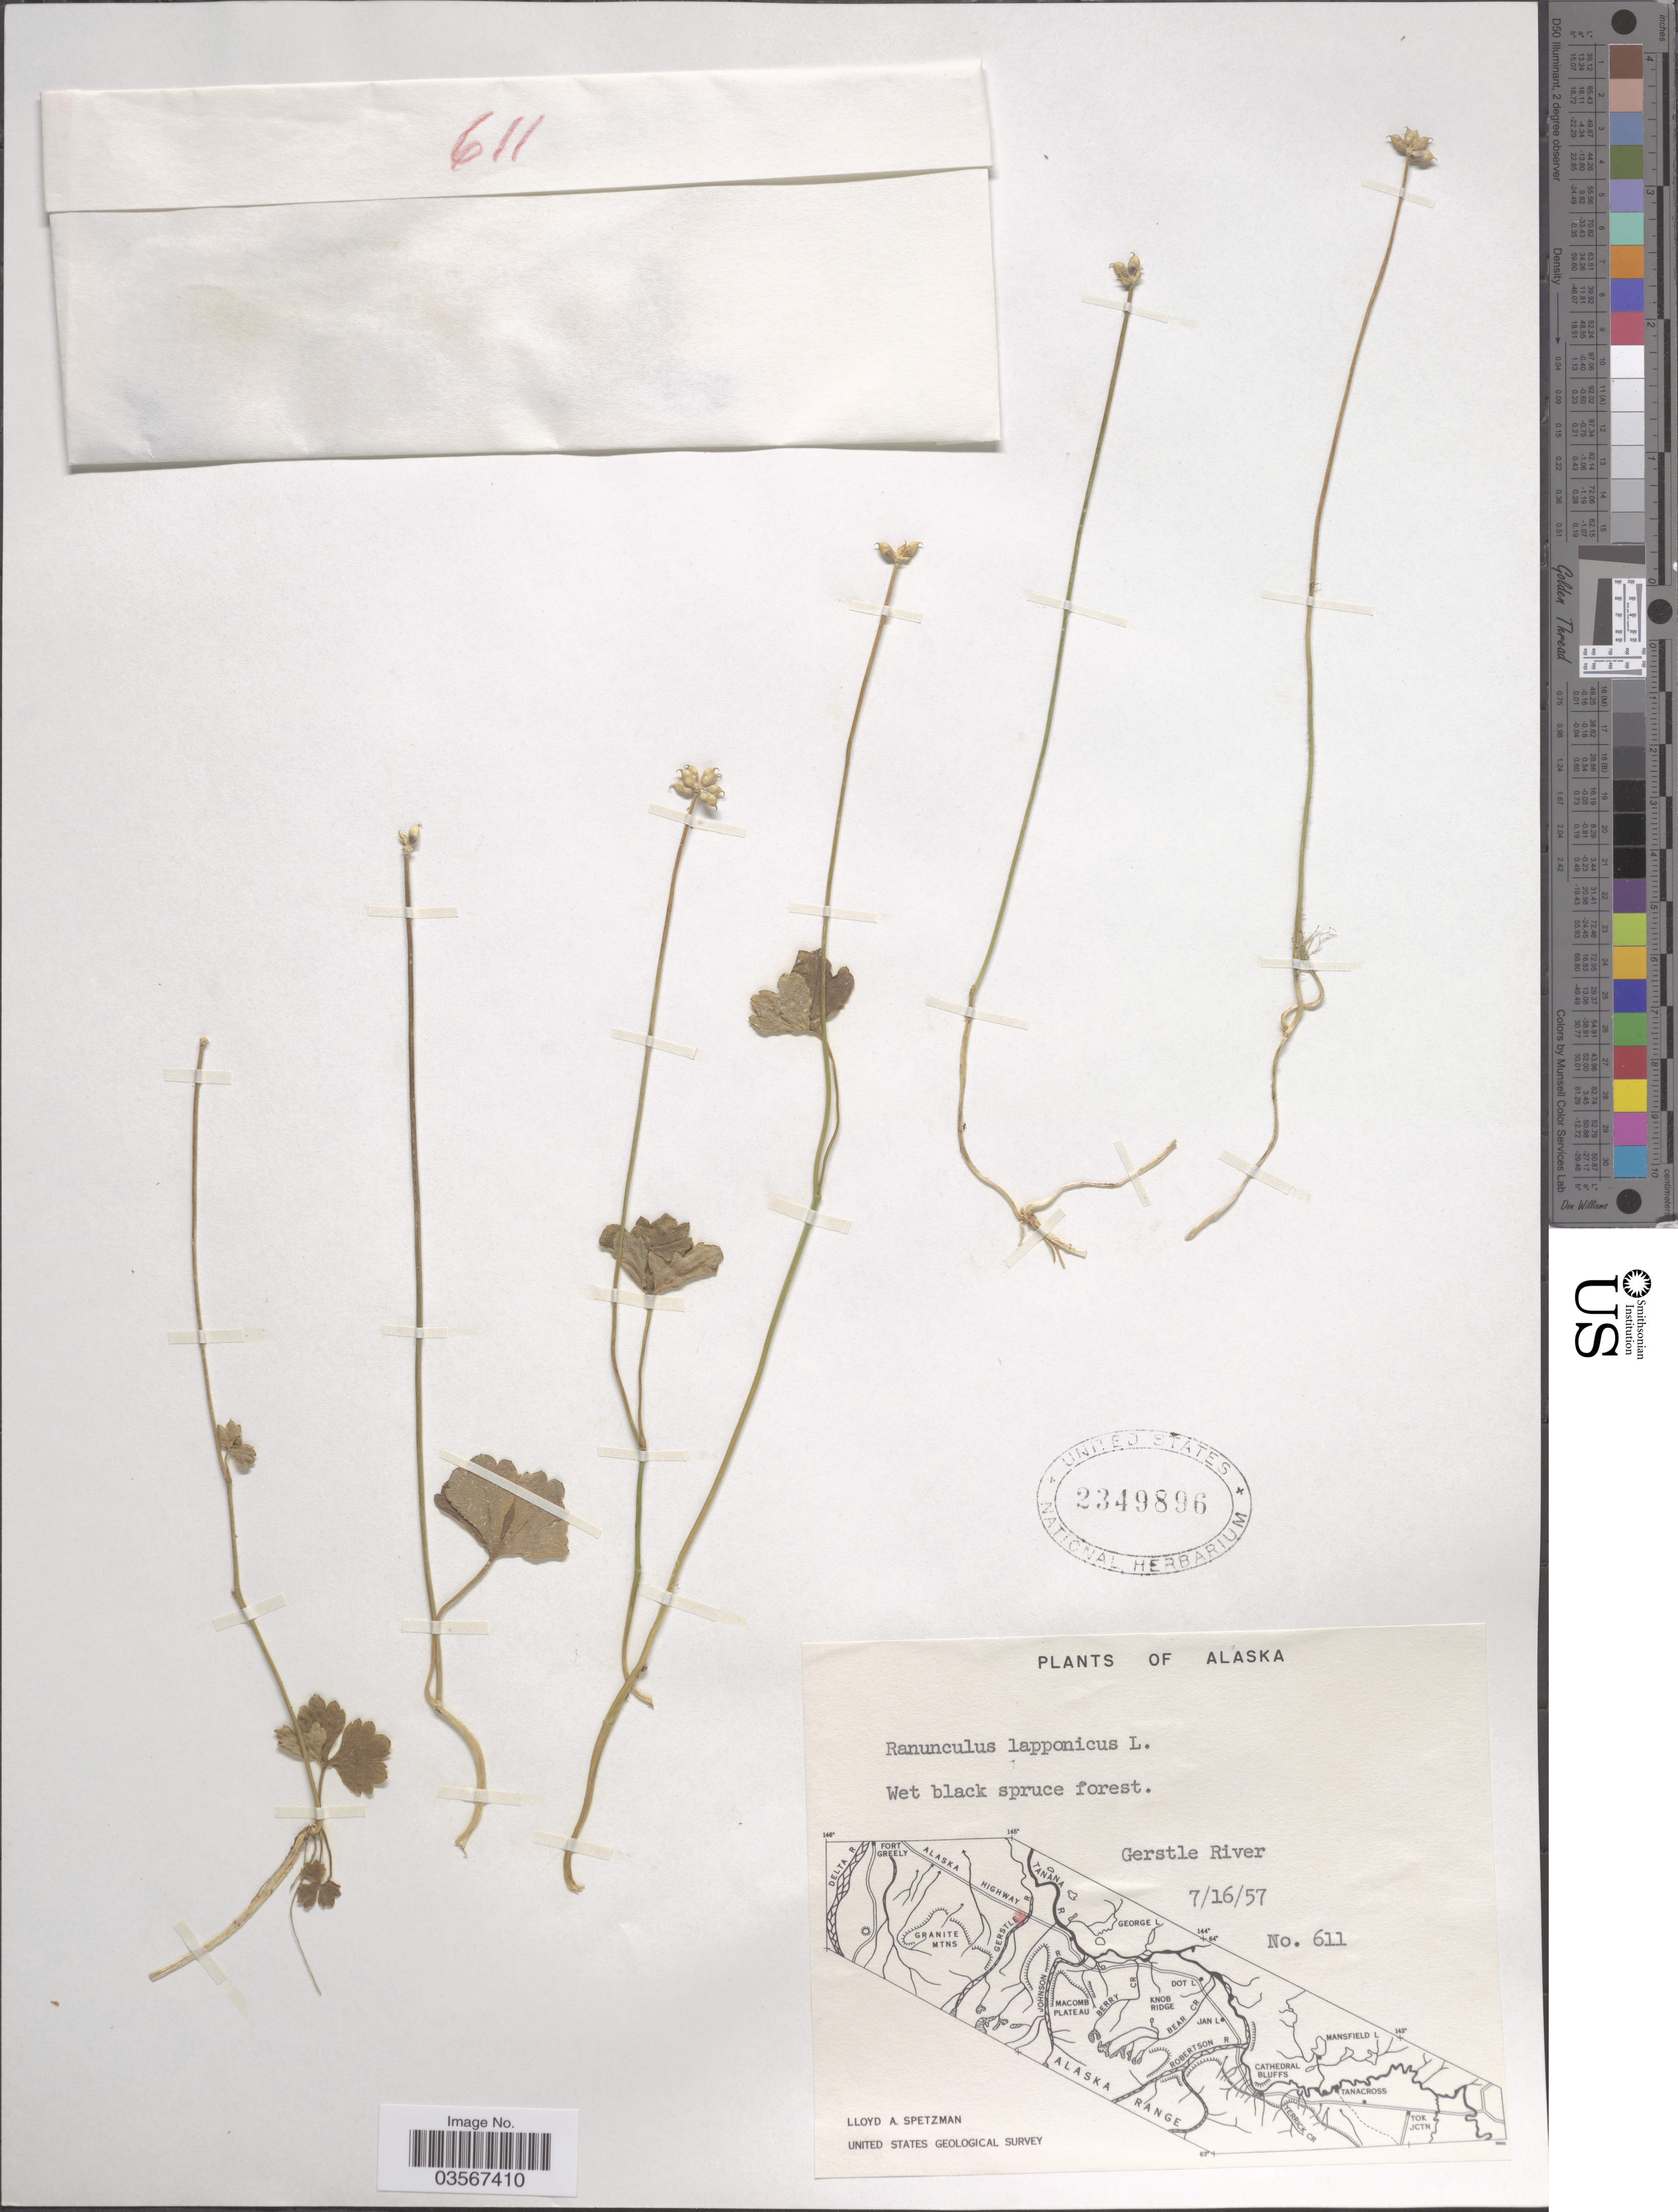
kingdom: Plantae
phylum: Tracheophyta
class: Magnoliopsida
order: Ranunculales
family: Ranunculaceae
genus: Ranunculus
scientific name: Ranunculus lapponicus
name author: L.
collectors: L. Spetzman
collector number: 611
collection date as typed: Transcribed d/m/y: 16/7/57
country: United States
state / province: Alaska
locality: Gerstle River.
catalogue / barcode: US 2349896